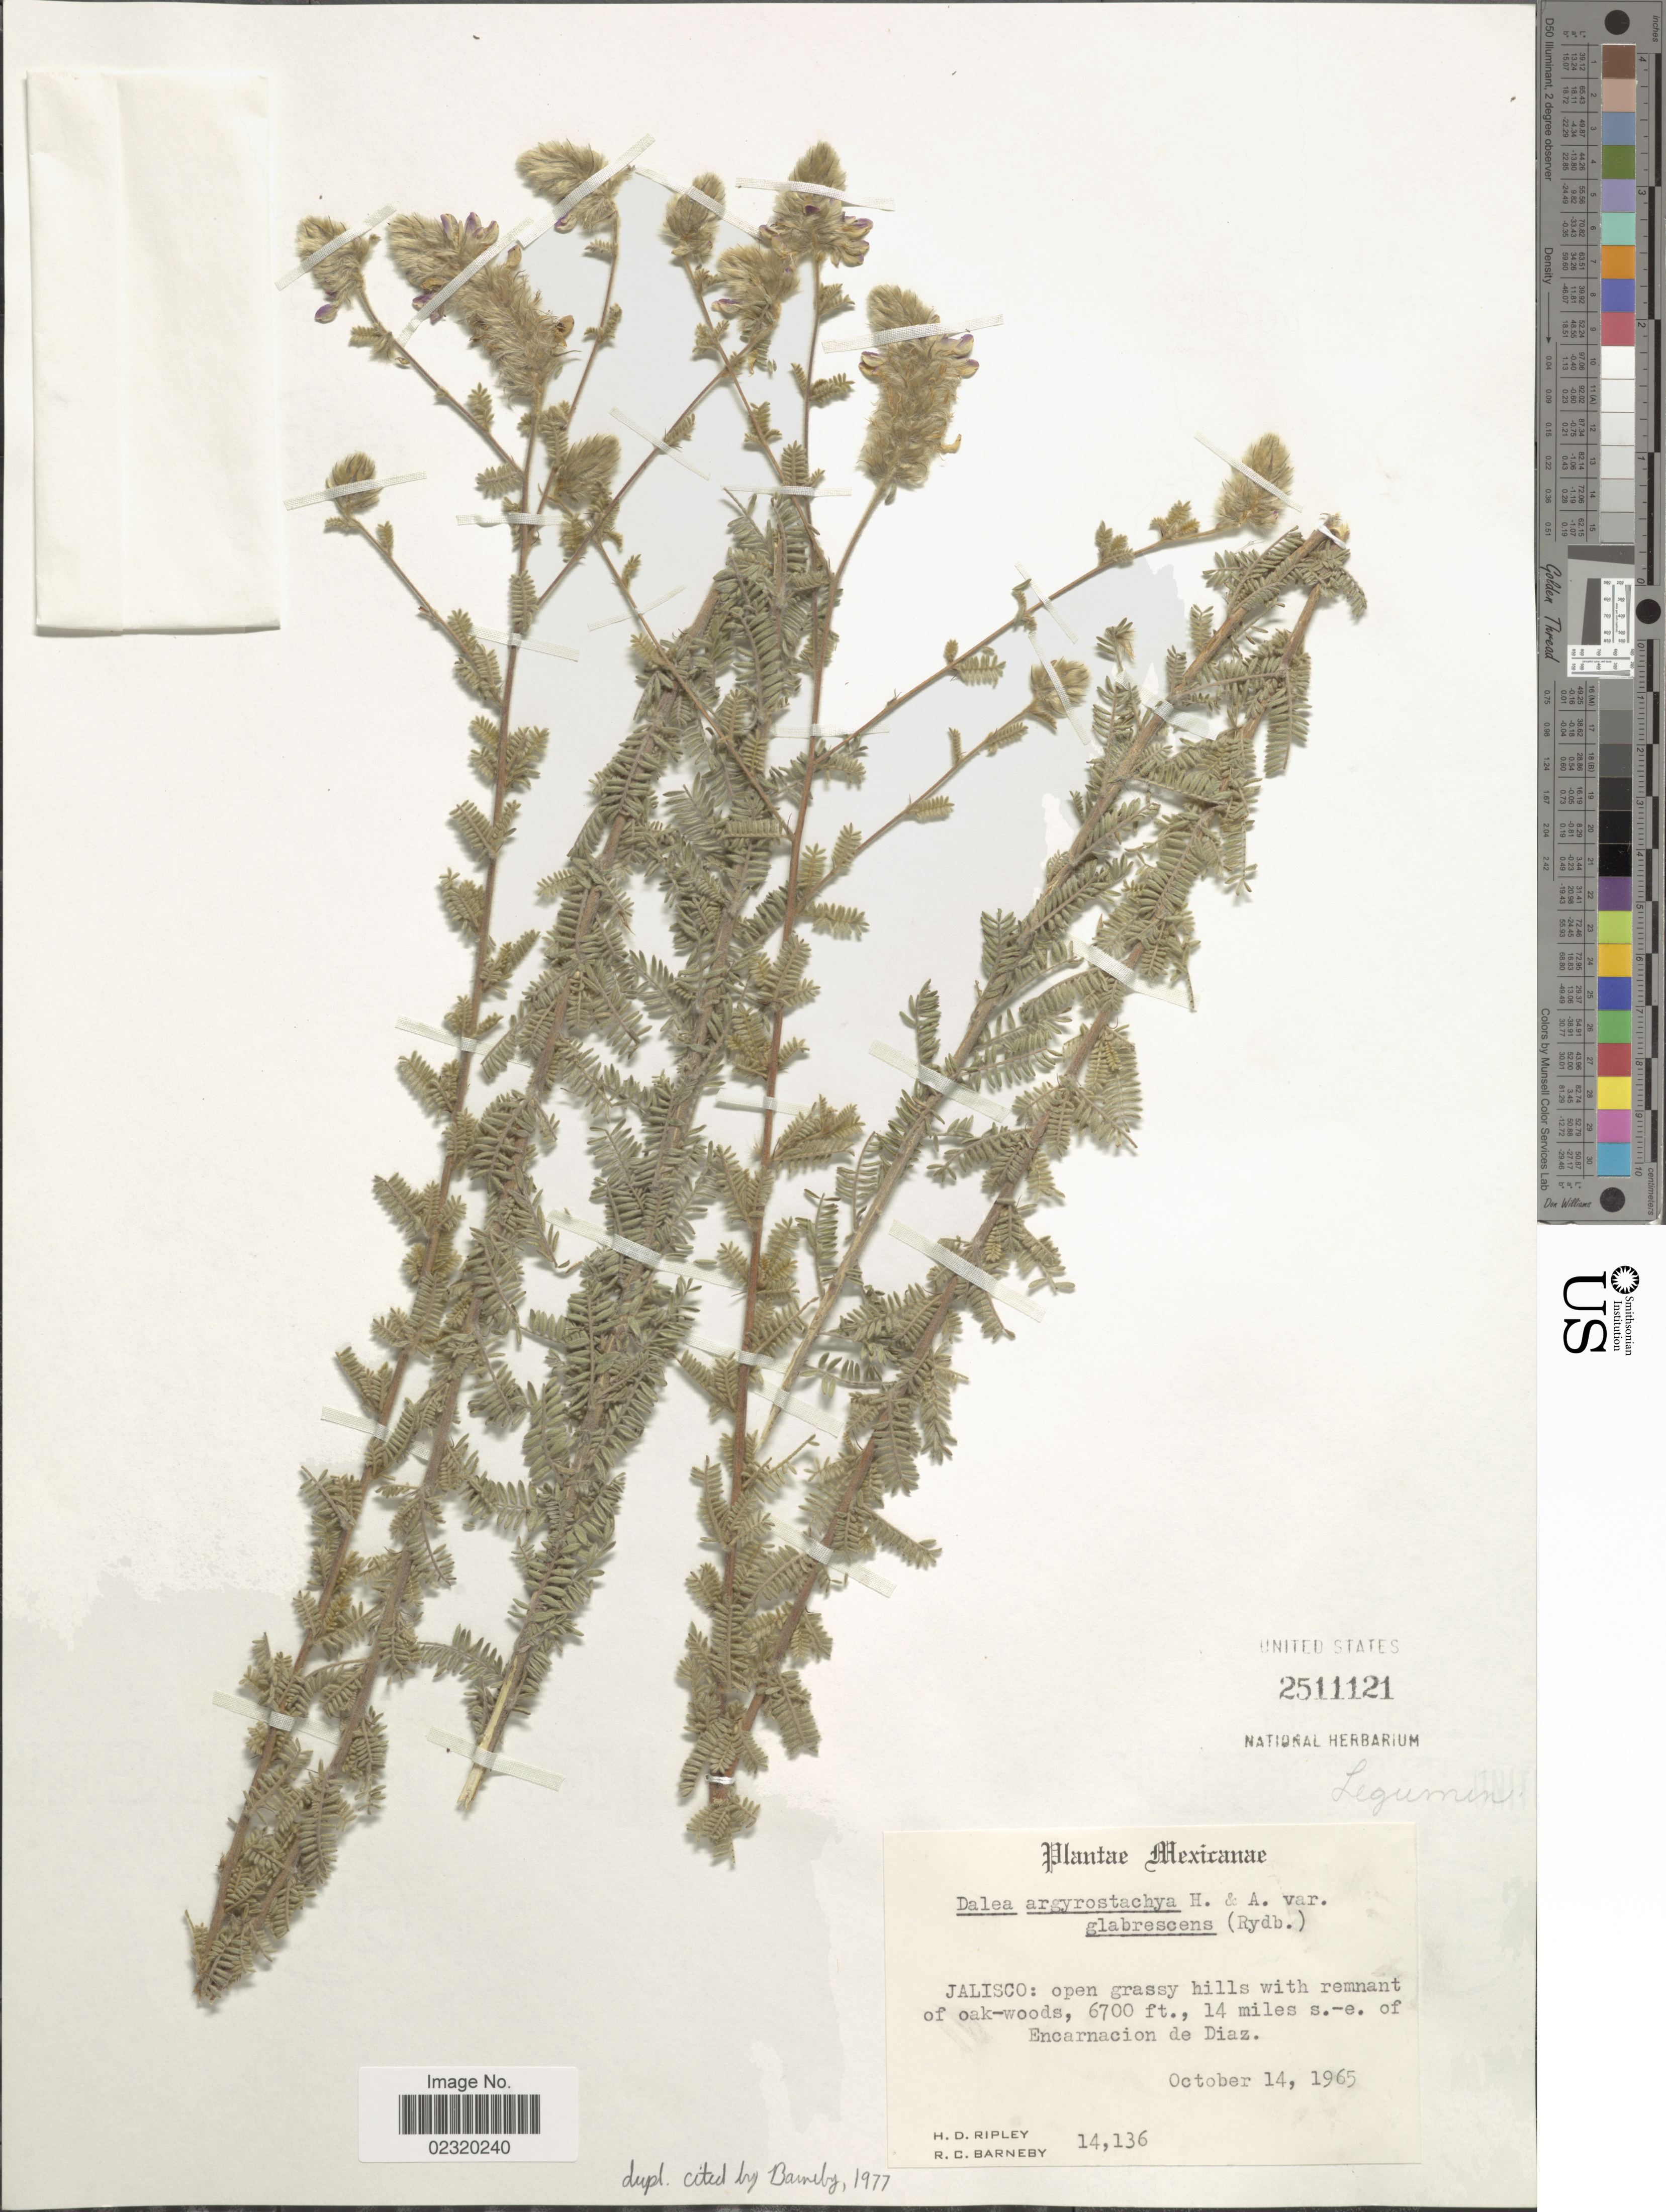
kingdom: Plantae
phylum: Tracheophyta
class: Magnoliopsida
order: Fabales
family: Fabaceae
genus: Dalea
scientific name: Dalea versicolor var. glabrescens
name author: Zucc.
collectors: H. Ripley & R. C. Barneby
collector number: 14136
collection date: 1965-10-14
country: Mexico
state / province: Jalisco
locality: Open grassy hills with remnant of oak-woods., 14 miles s.-e. of Encarnacion de Diaz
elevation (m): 2042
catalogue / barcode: US 2511121